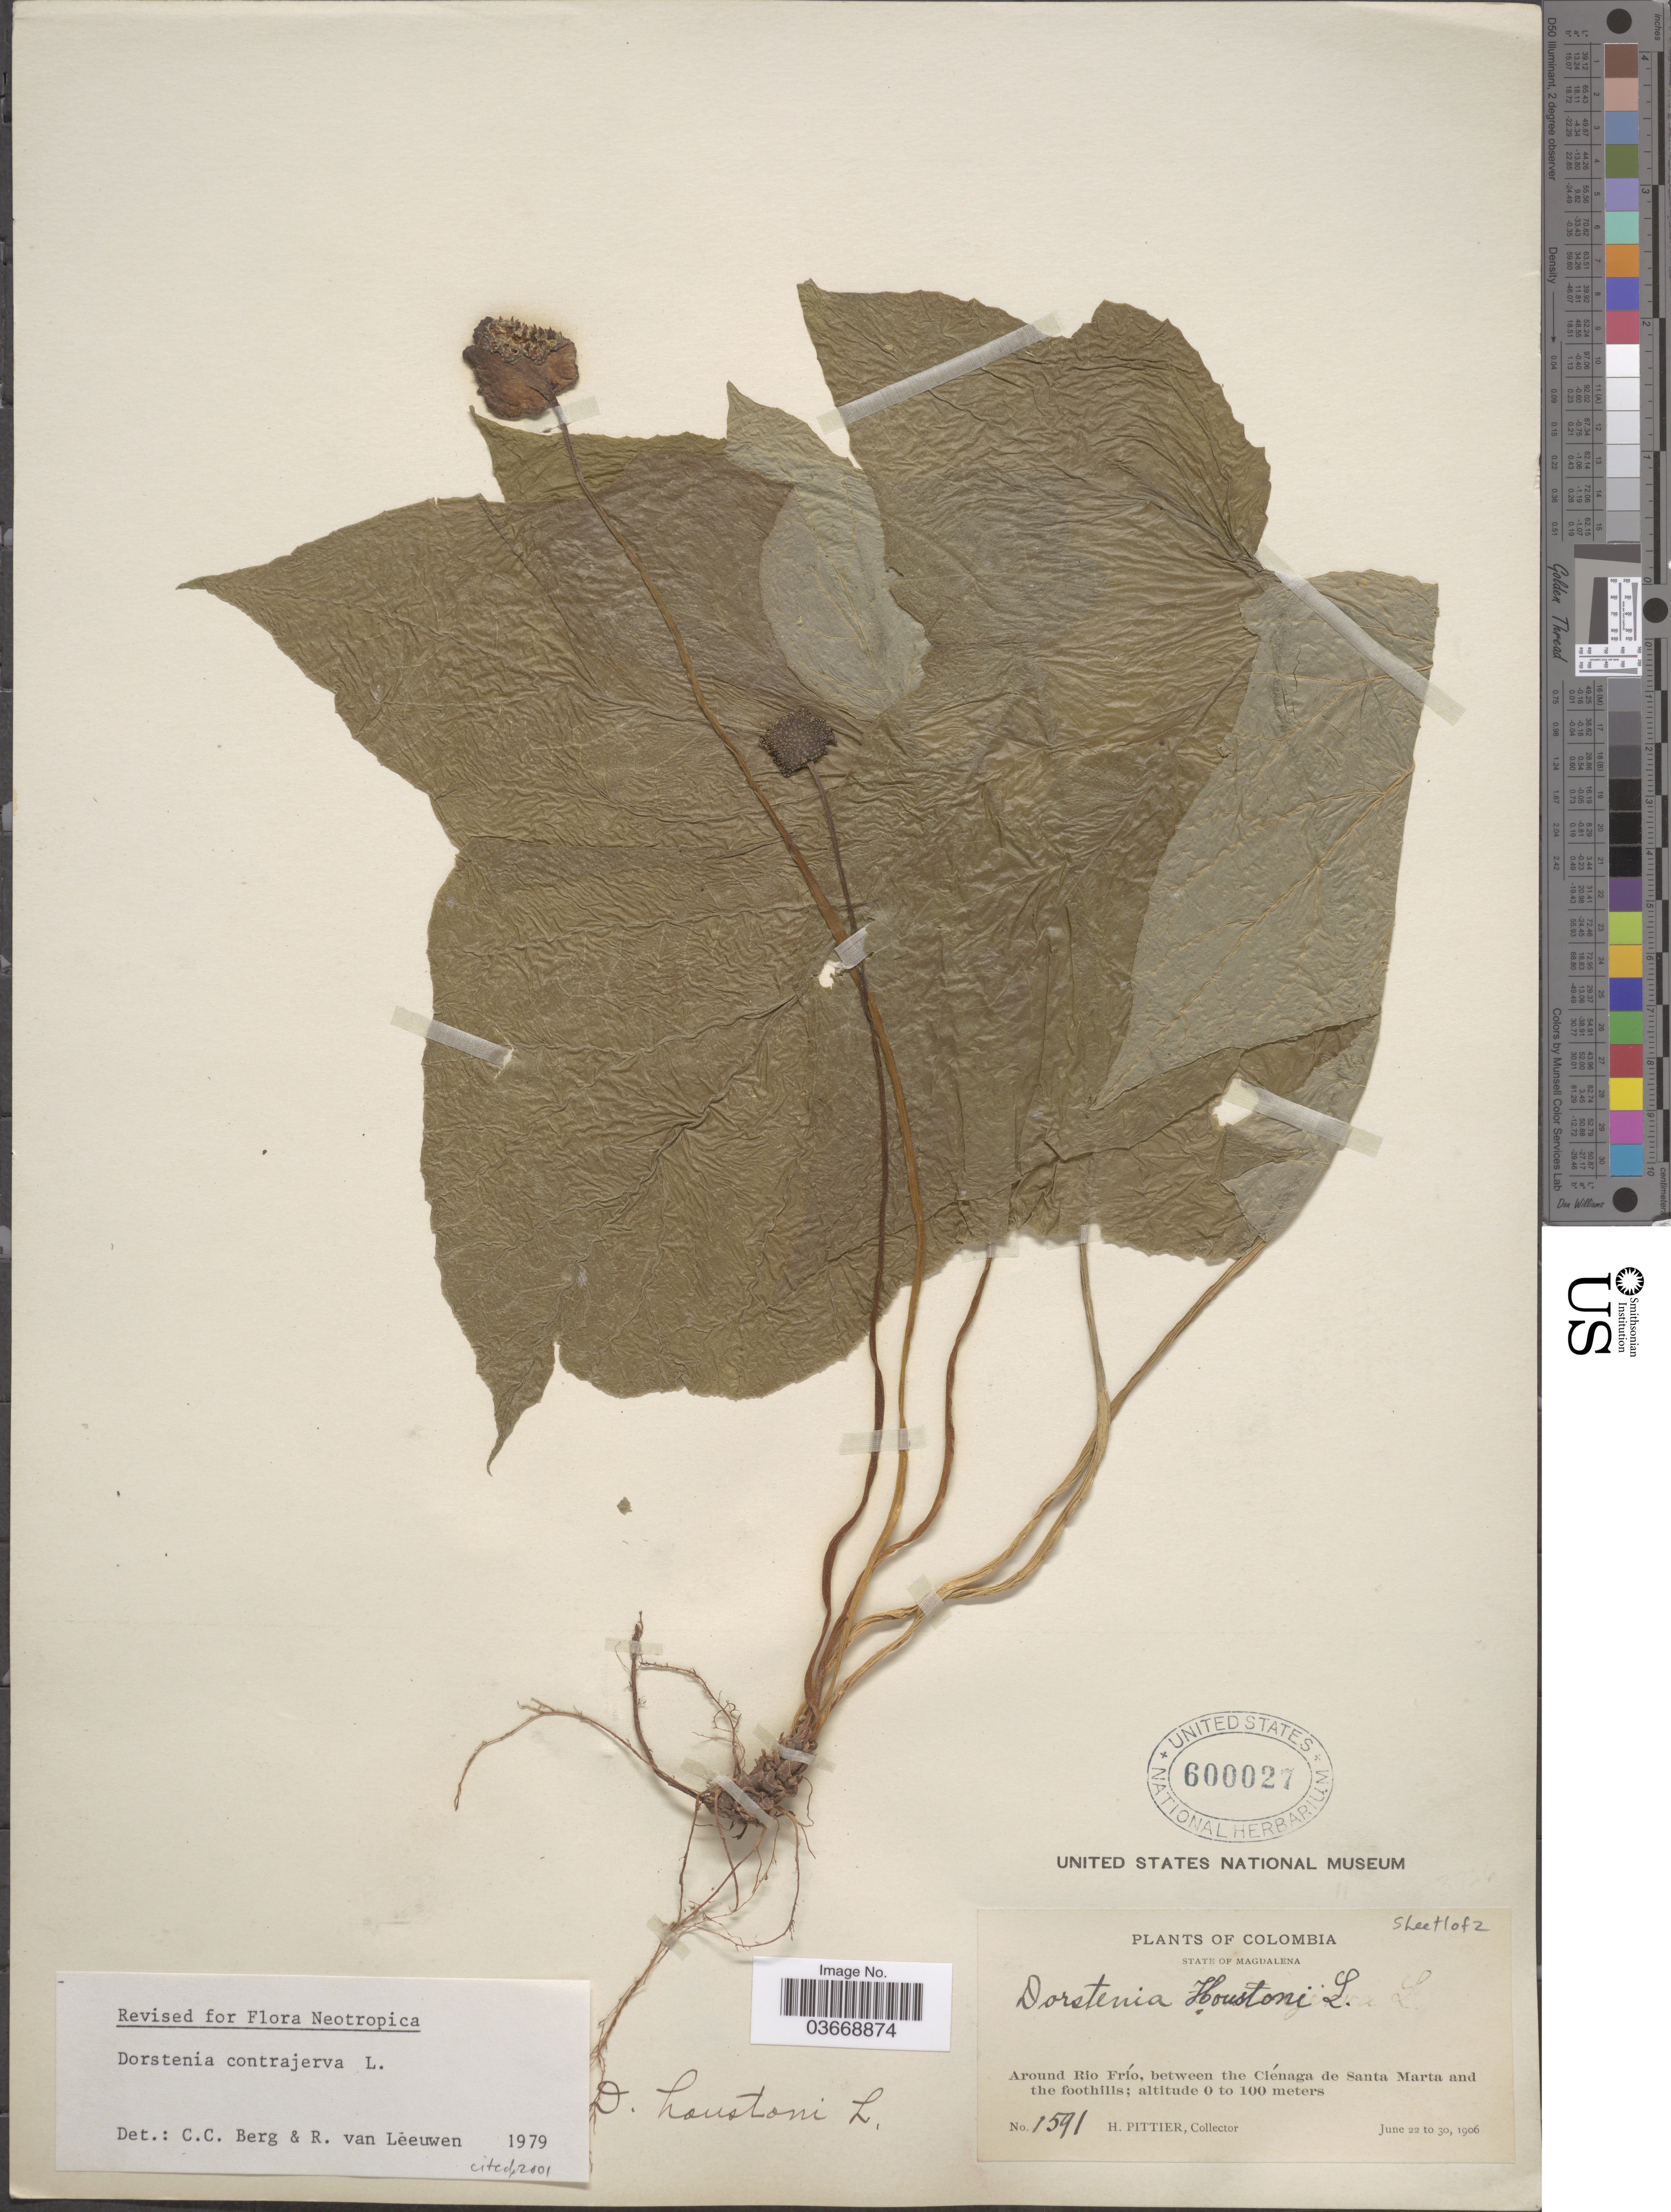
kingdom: Plantae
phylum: Tracheophyta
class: Magnoliopsida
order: Rosales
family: Moraceae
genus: Dorstenia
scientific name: Dorstenia contrajerva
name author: L.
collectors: H. F. Pittier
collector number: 1591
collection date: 1906-06-22/1906-06-30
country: Colombia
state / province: Magdalena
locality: Around Rio Frío, between the Ciénaga de Santa Marta and the foothills.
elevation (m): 0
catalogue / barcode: US 600027